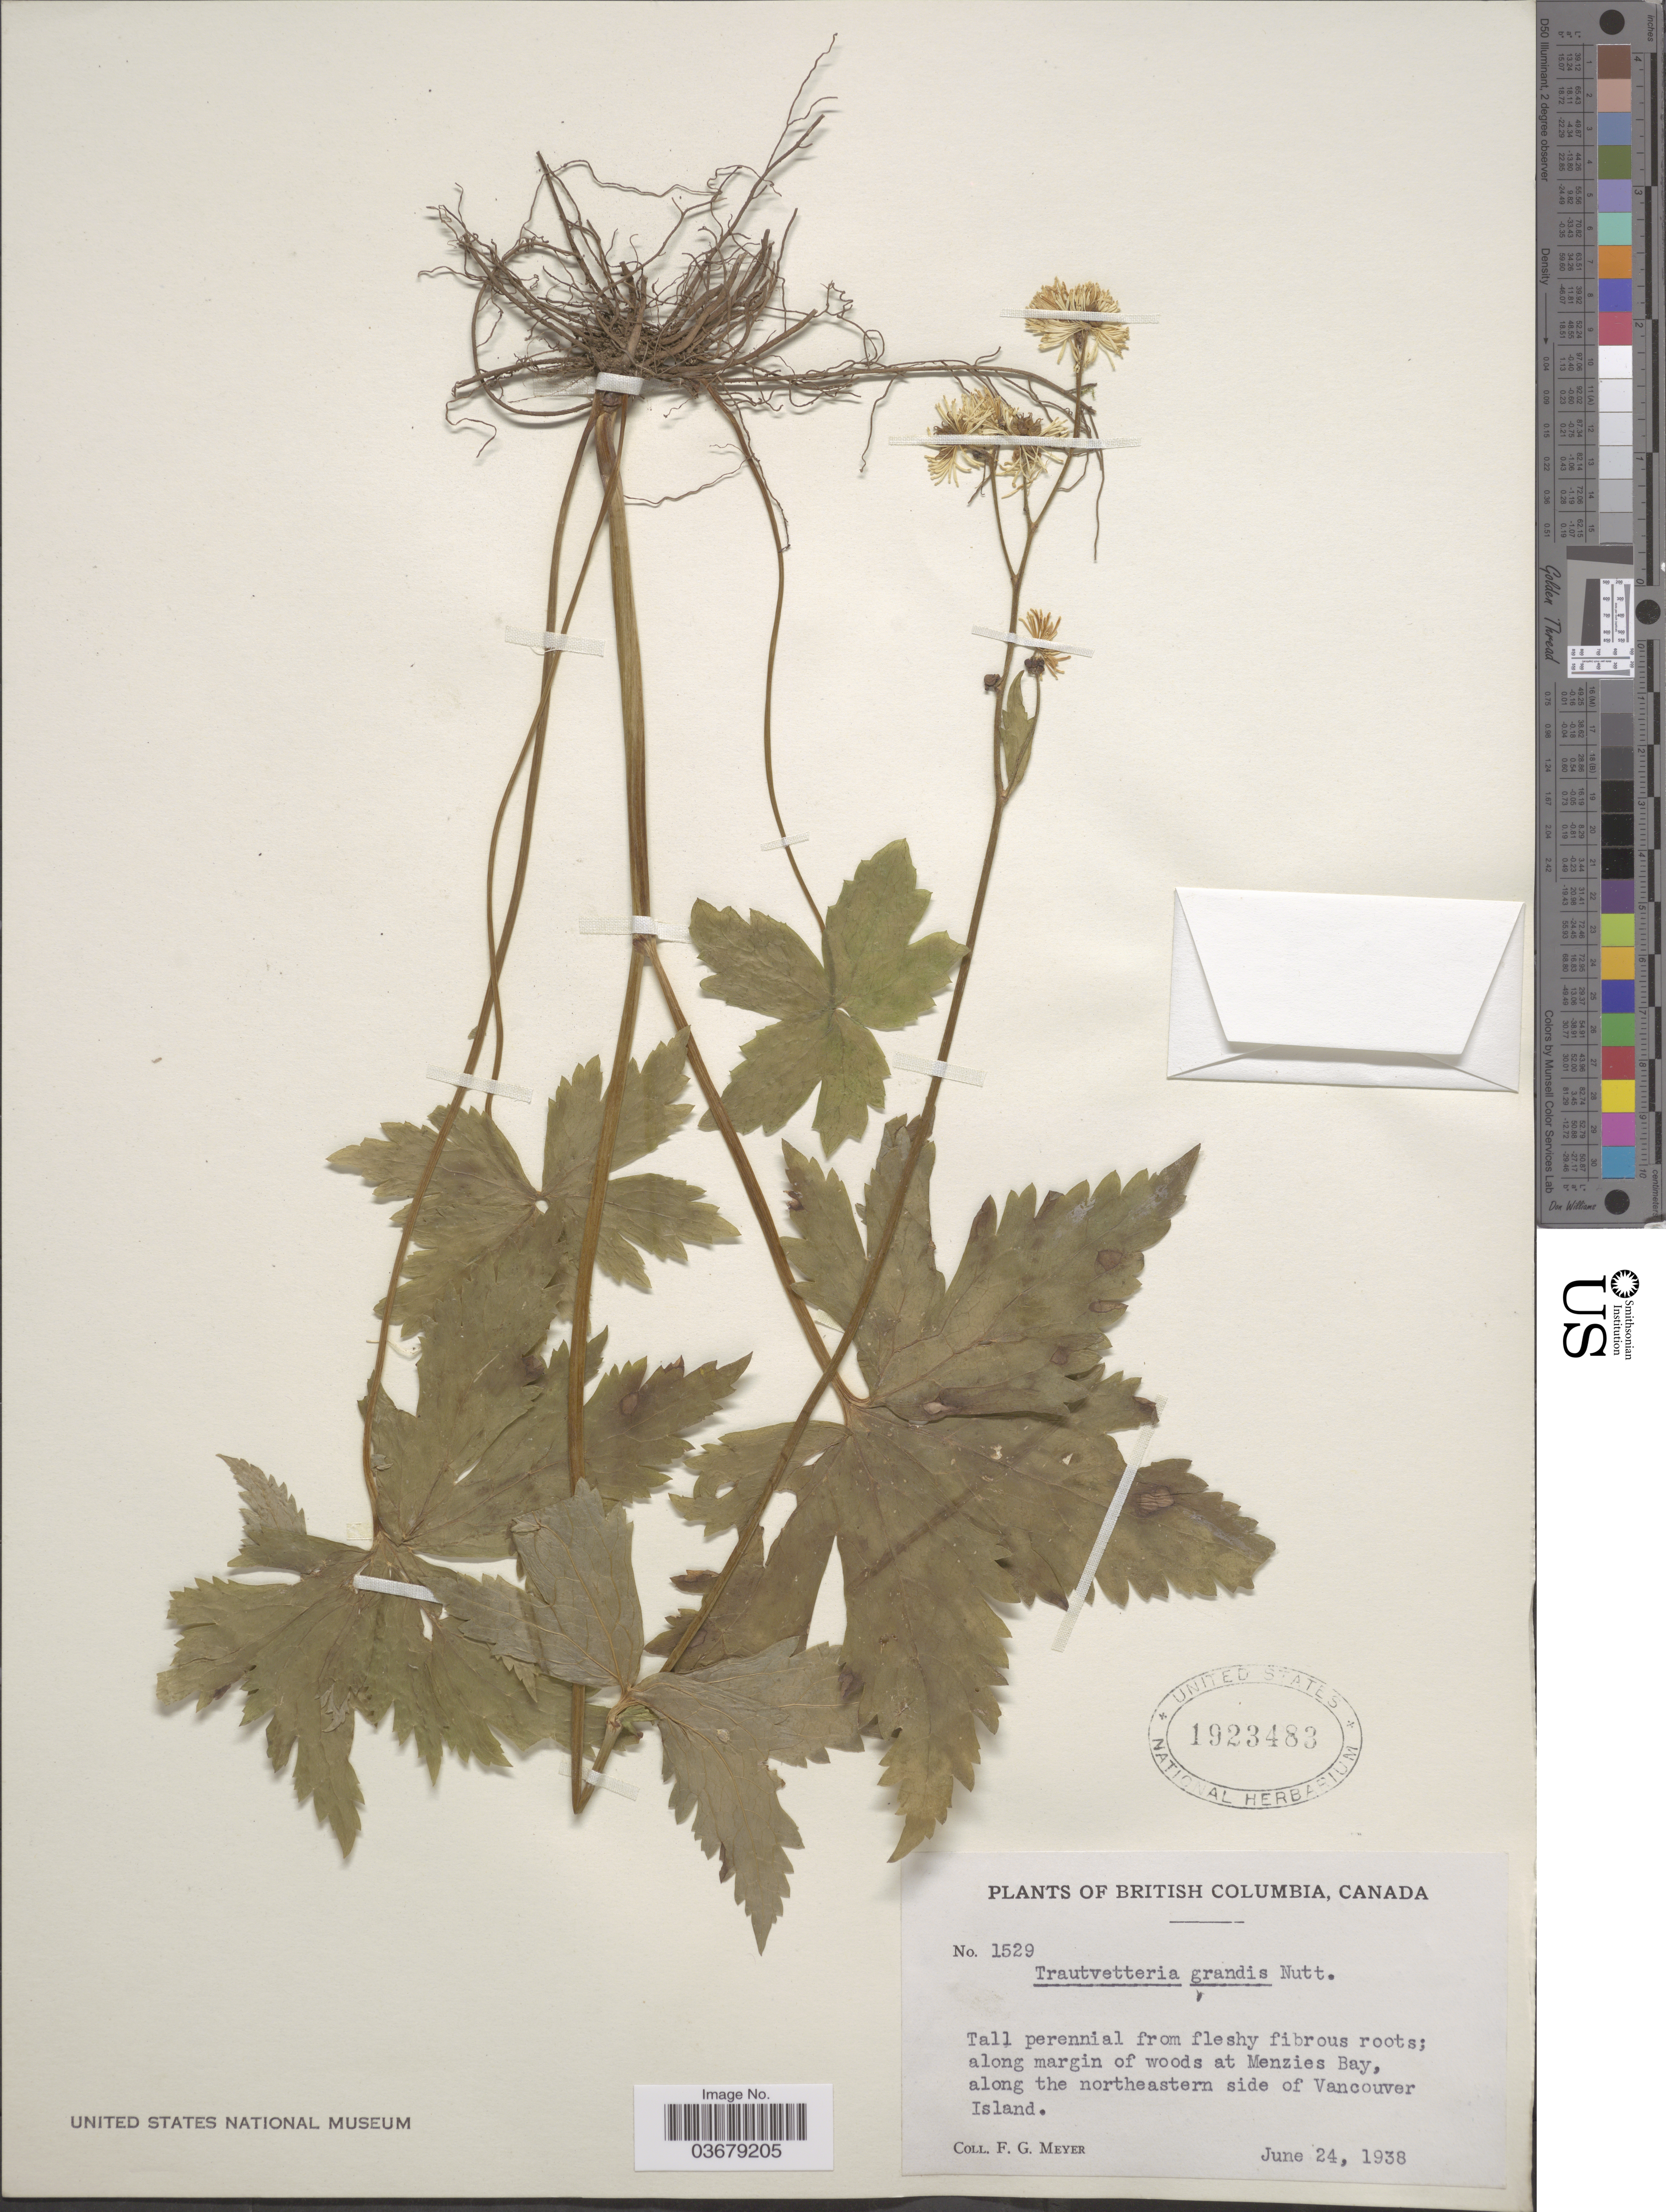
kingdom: Plantae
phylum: Tracheophyta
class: Magnoliopsida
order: Ranunculales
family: Ranunculaceae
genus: Trautvetteria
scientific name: Trautvetteria caroliniensis var. grandis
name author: (Water) Vail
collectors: F. G. Meyer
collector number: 1529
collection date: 1938-06-24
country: Canada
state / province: British Columbia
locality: Along margin of woods at Menzies Bay, along the northeastern side of Vancouver Island.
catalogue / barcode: US 1923483